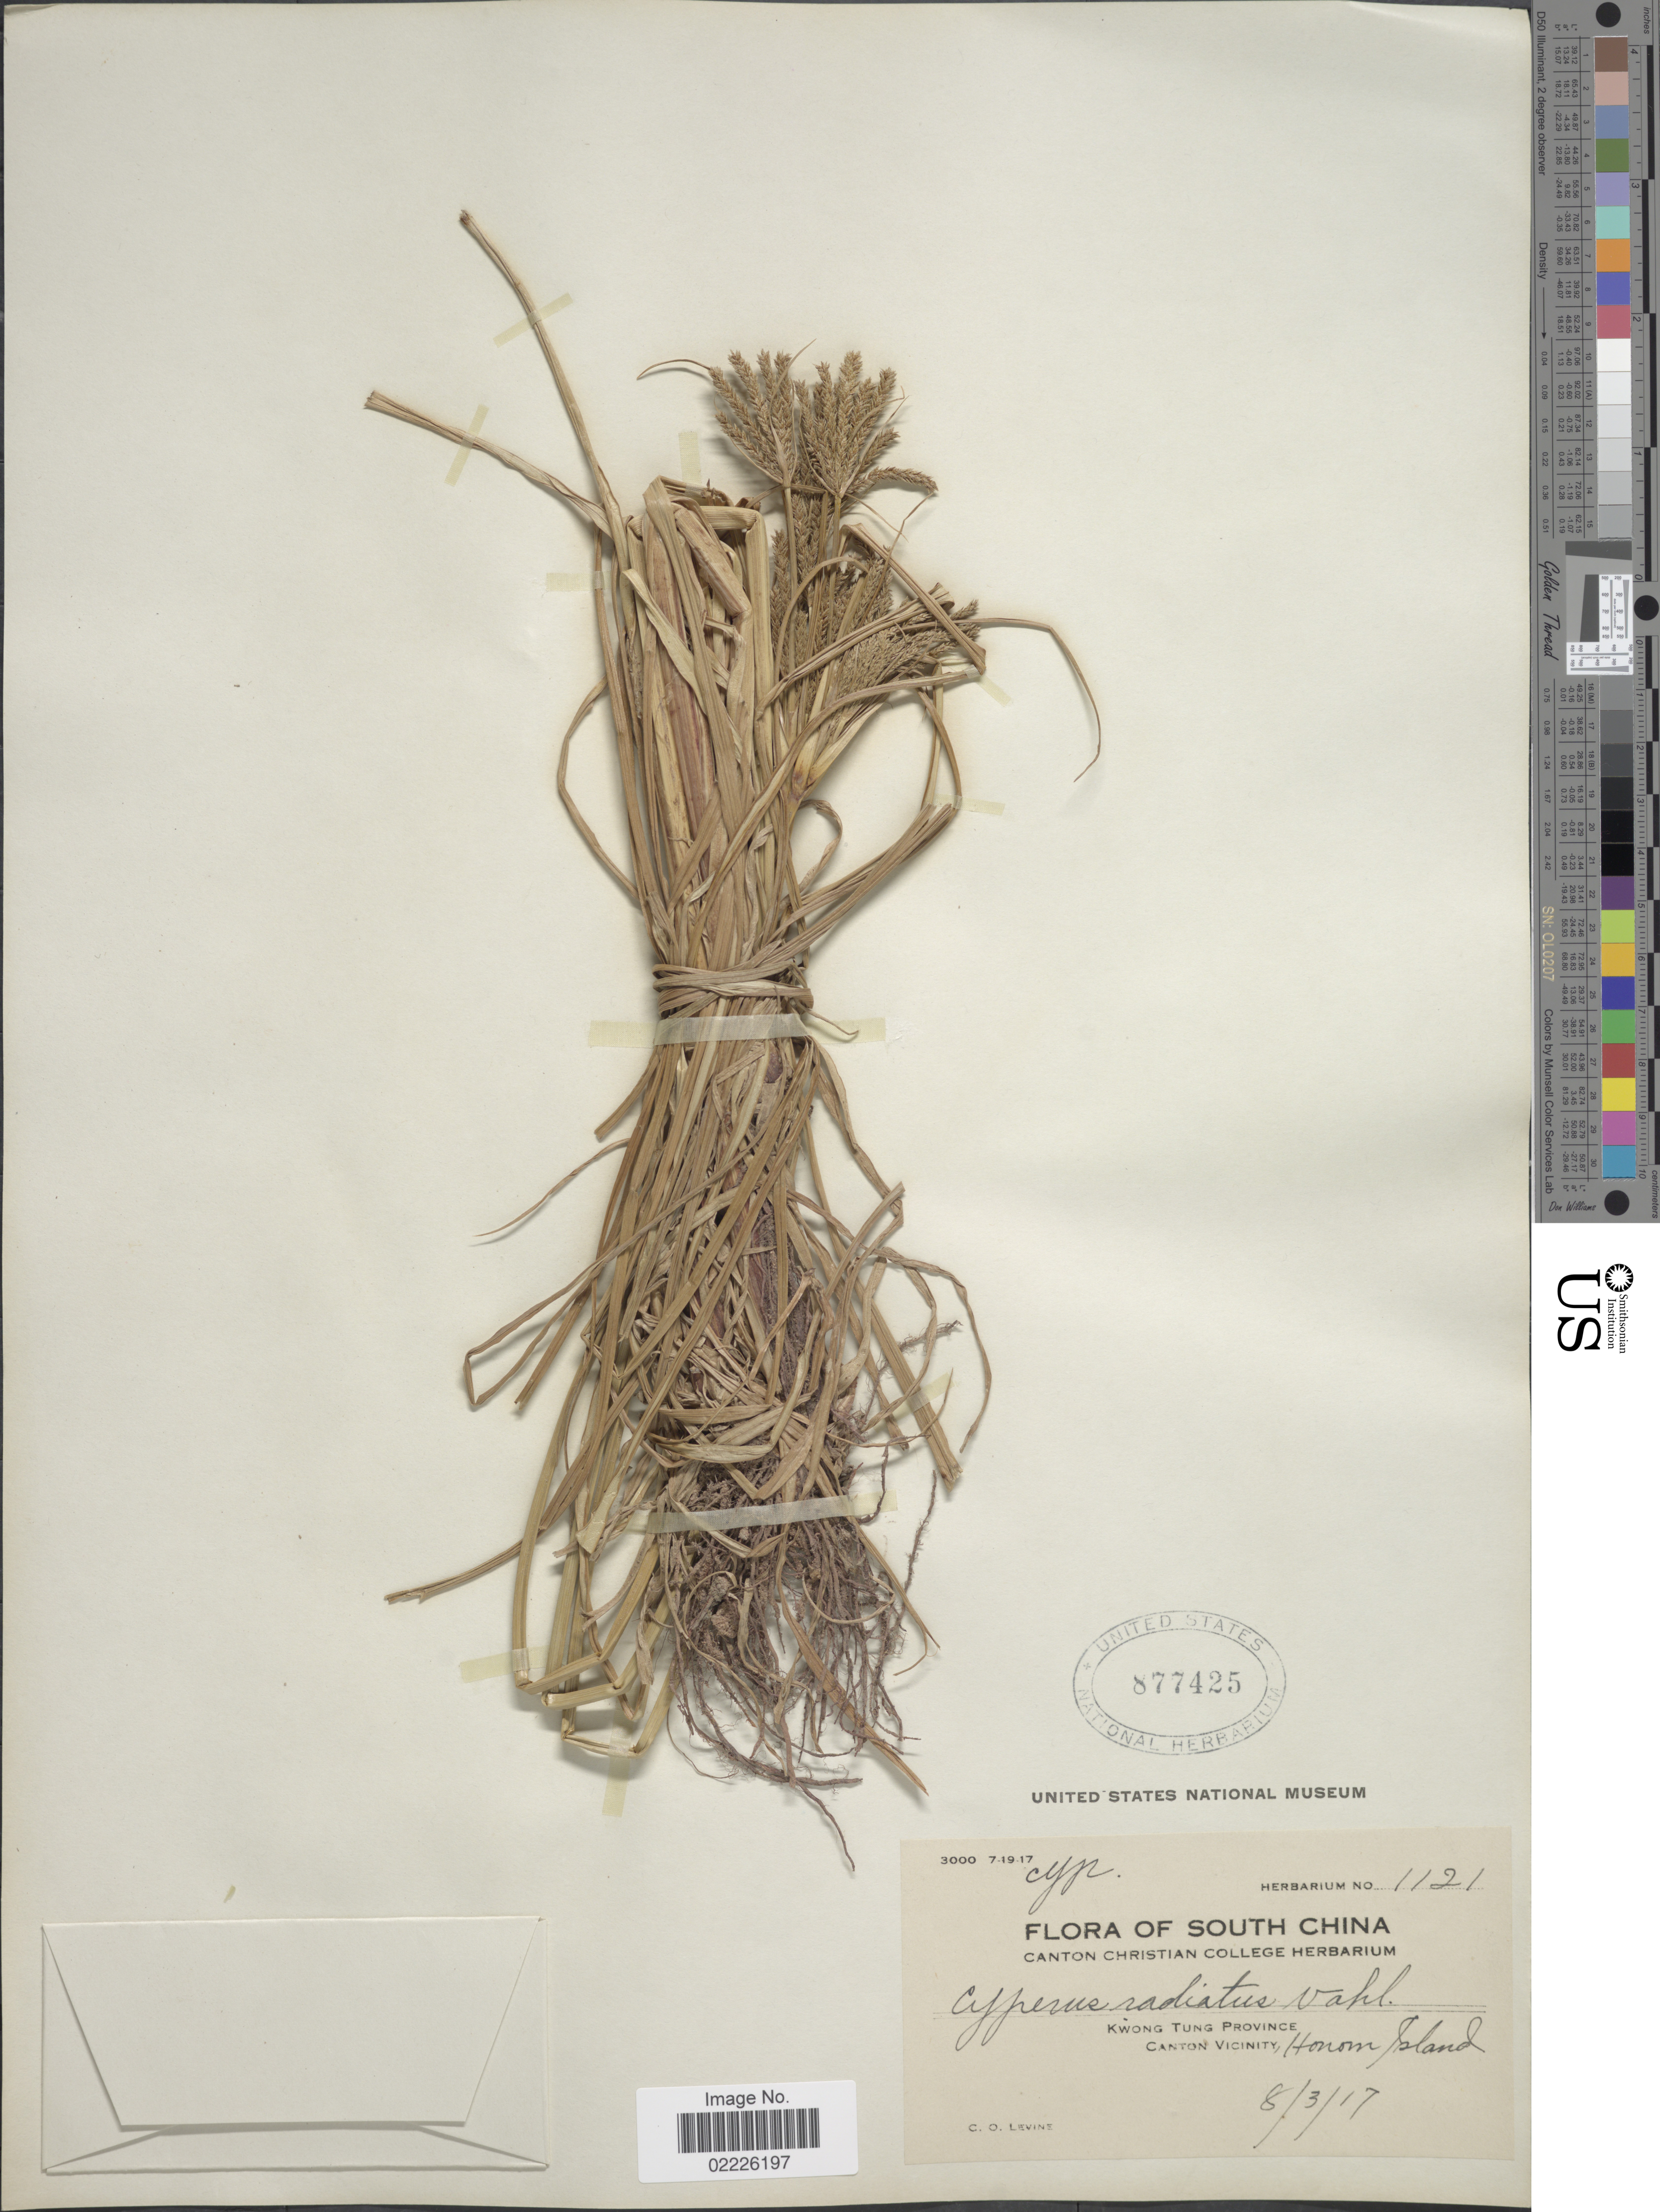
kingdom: Plantae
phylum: Tracheophyta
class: Liliopsida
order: Poales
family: Cyperaceae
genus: Cyperus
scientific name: Cyperus imbricatus Retz.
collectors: C. O. Levine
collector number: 1121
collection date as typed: Transcribed d/m/y: 8/3/17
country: China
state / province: Guangdong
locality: Kwong Tung Province, Canton Vicinity, Honam Island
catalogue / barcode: US 877425